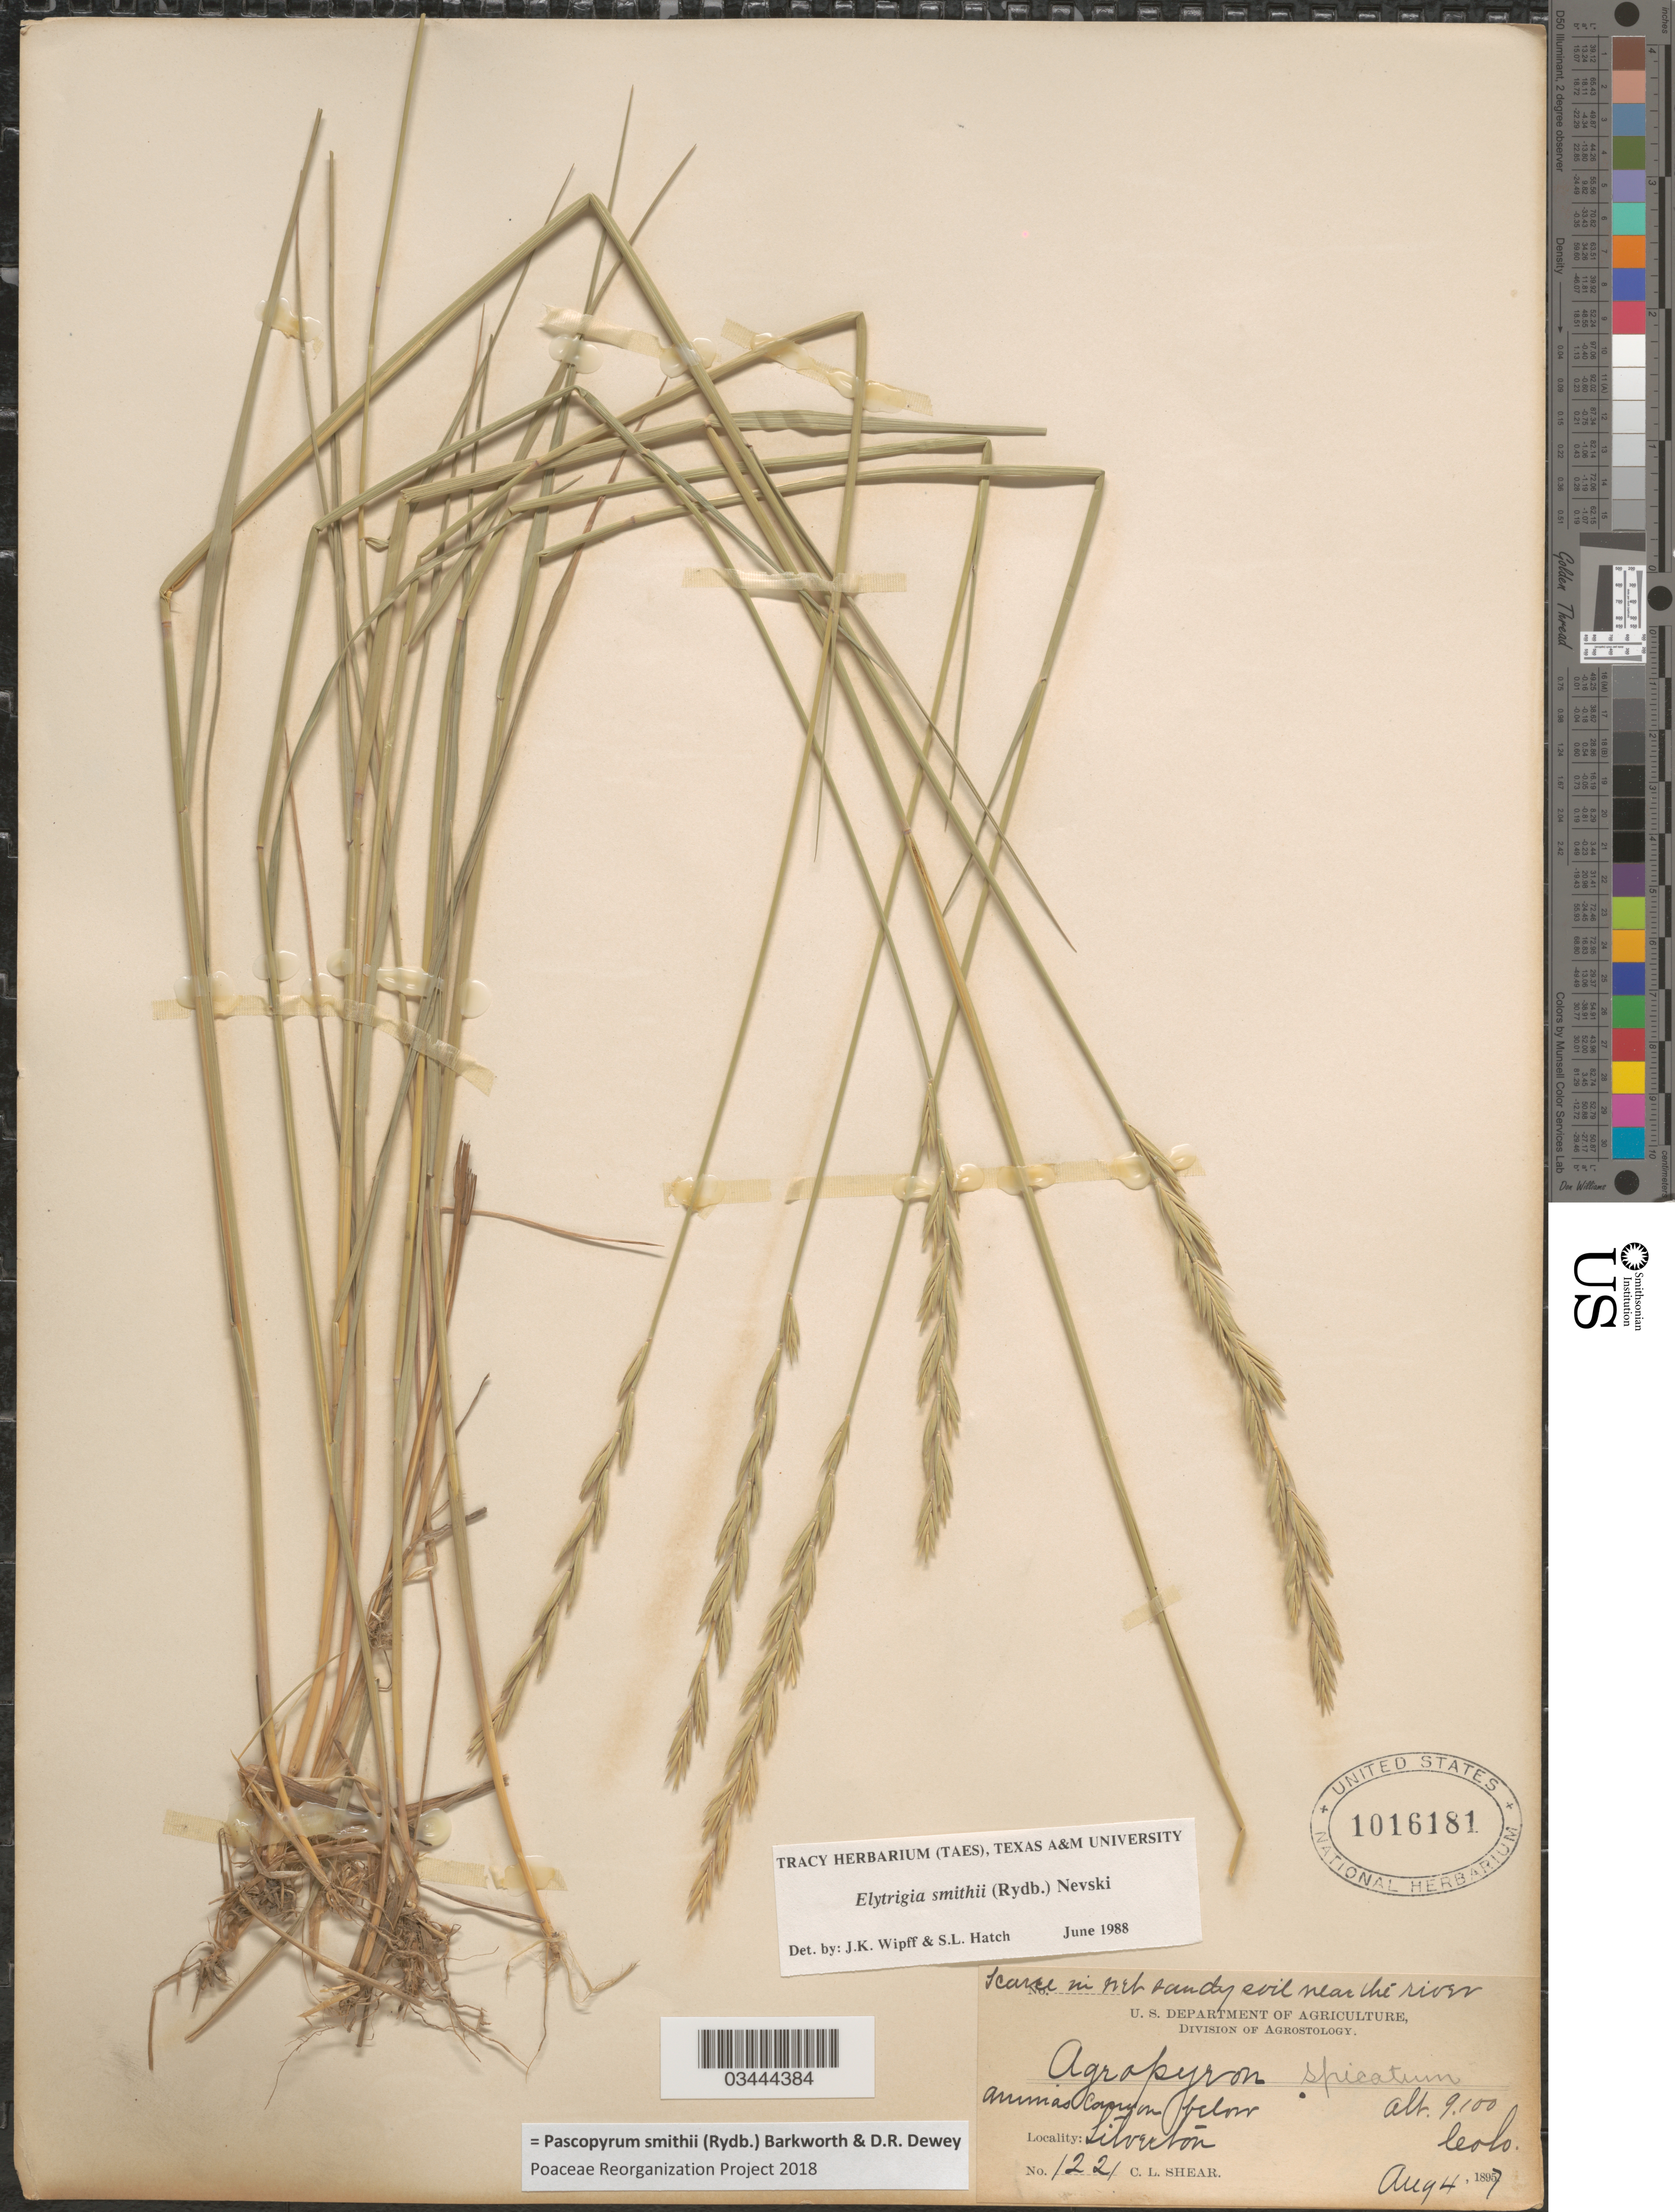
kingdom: Plantae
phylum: Tracheophyta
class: Liliopsida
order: Poales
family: Poaceae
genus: Pascopyrum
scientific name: Pascopyrum smithii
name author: (Rydb.) Barkworth & Dewey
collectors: C. L. Shear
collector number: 1221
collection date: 1897-08-04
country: United States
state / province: Colorado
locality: Silverton.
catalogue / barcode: US 1016181